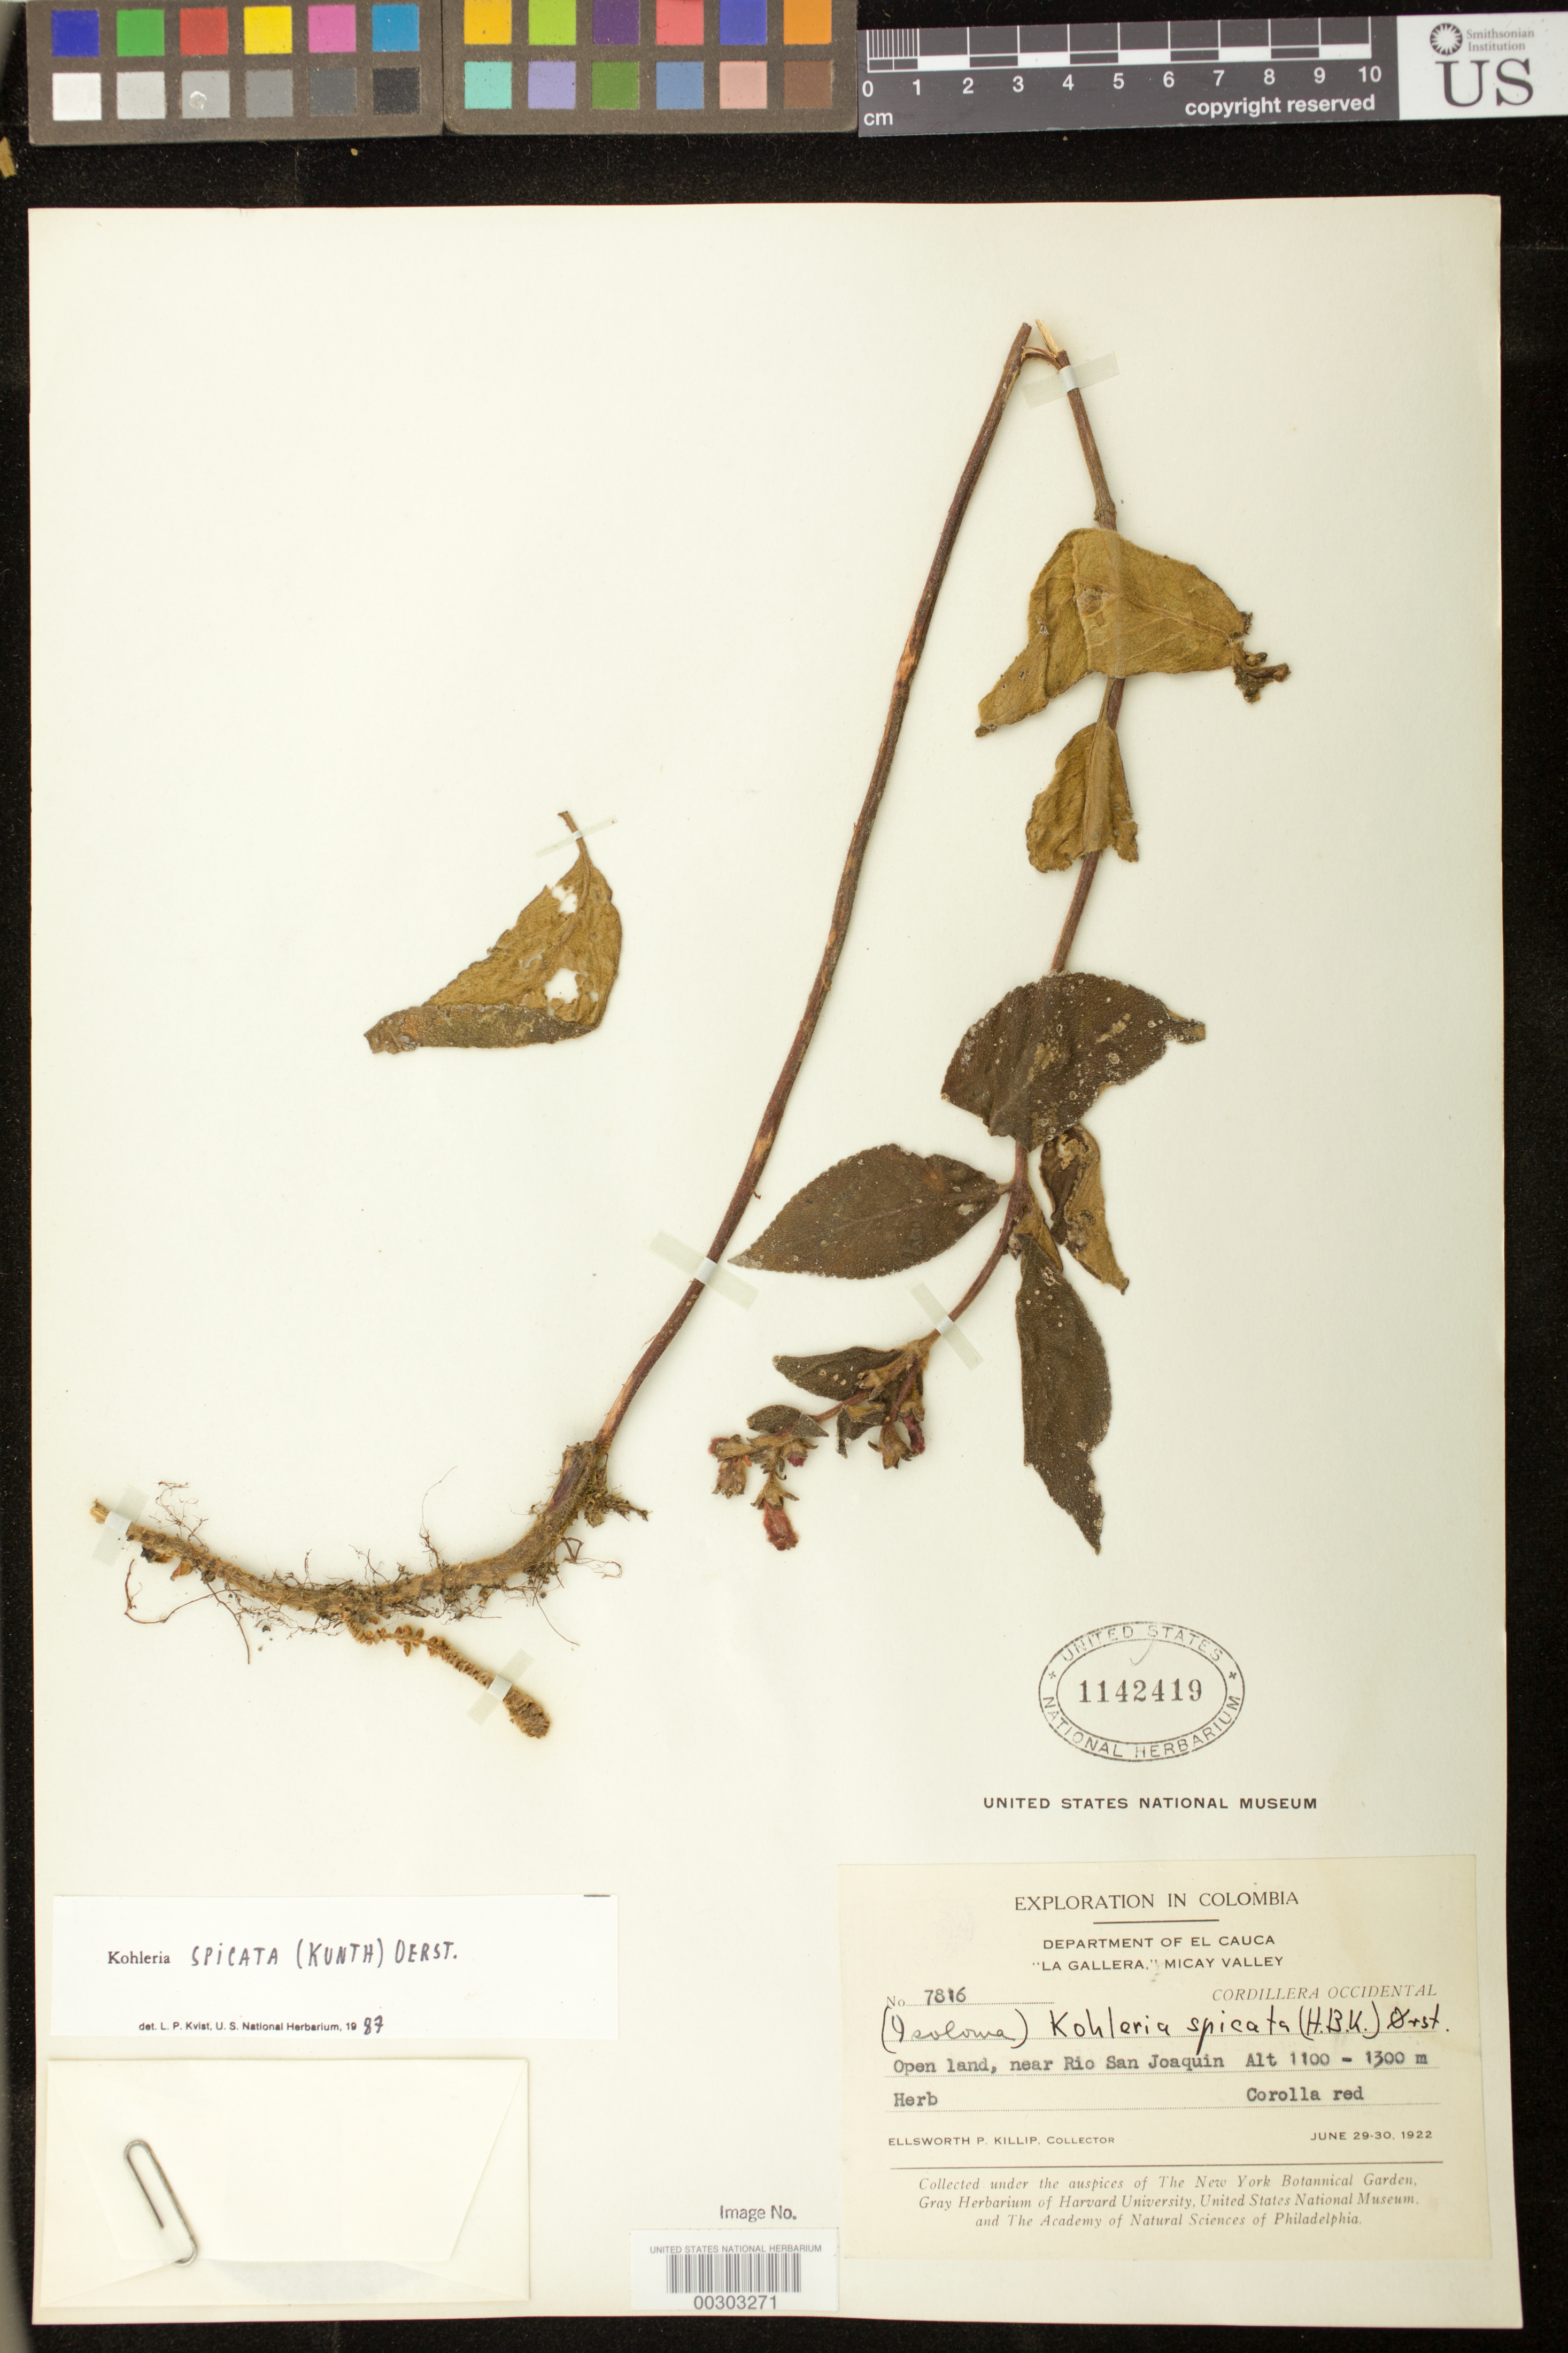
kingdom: Plantae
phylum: Tracheophyta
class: Magnoliopsida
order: Lamiales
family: Gesneriaceae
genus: Kohleria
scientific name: Kohleria spicata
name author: (Kunth) Oerst.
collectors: E. P. Killip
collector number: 7816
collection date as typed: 29-30 Jun 1922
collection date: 1922-06-29/1922-06-30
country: Colombia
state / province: Cauca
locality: La Gallera,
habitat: Open land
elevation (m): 1100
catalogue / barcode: US 1142419